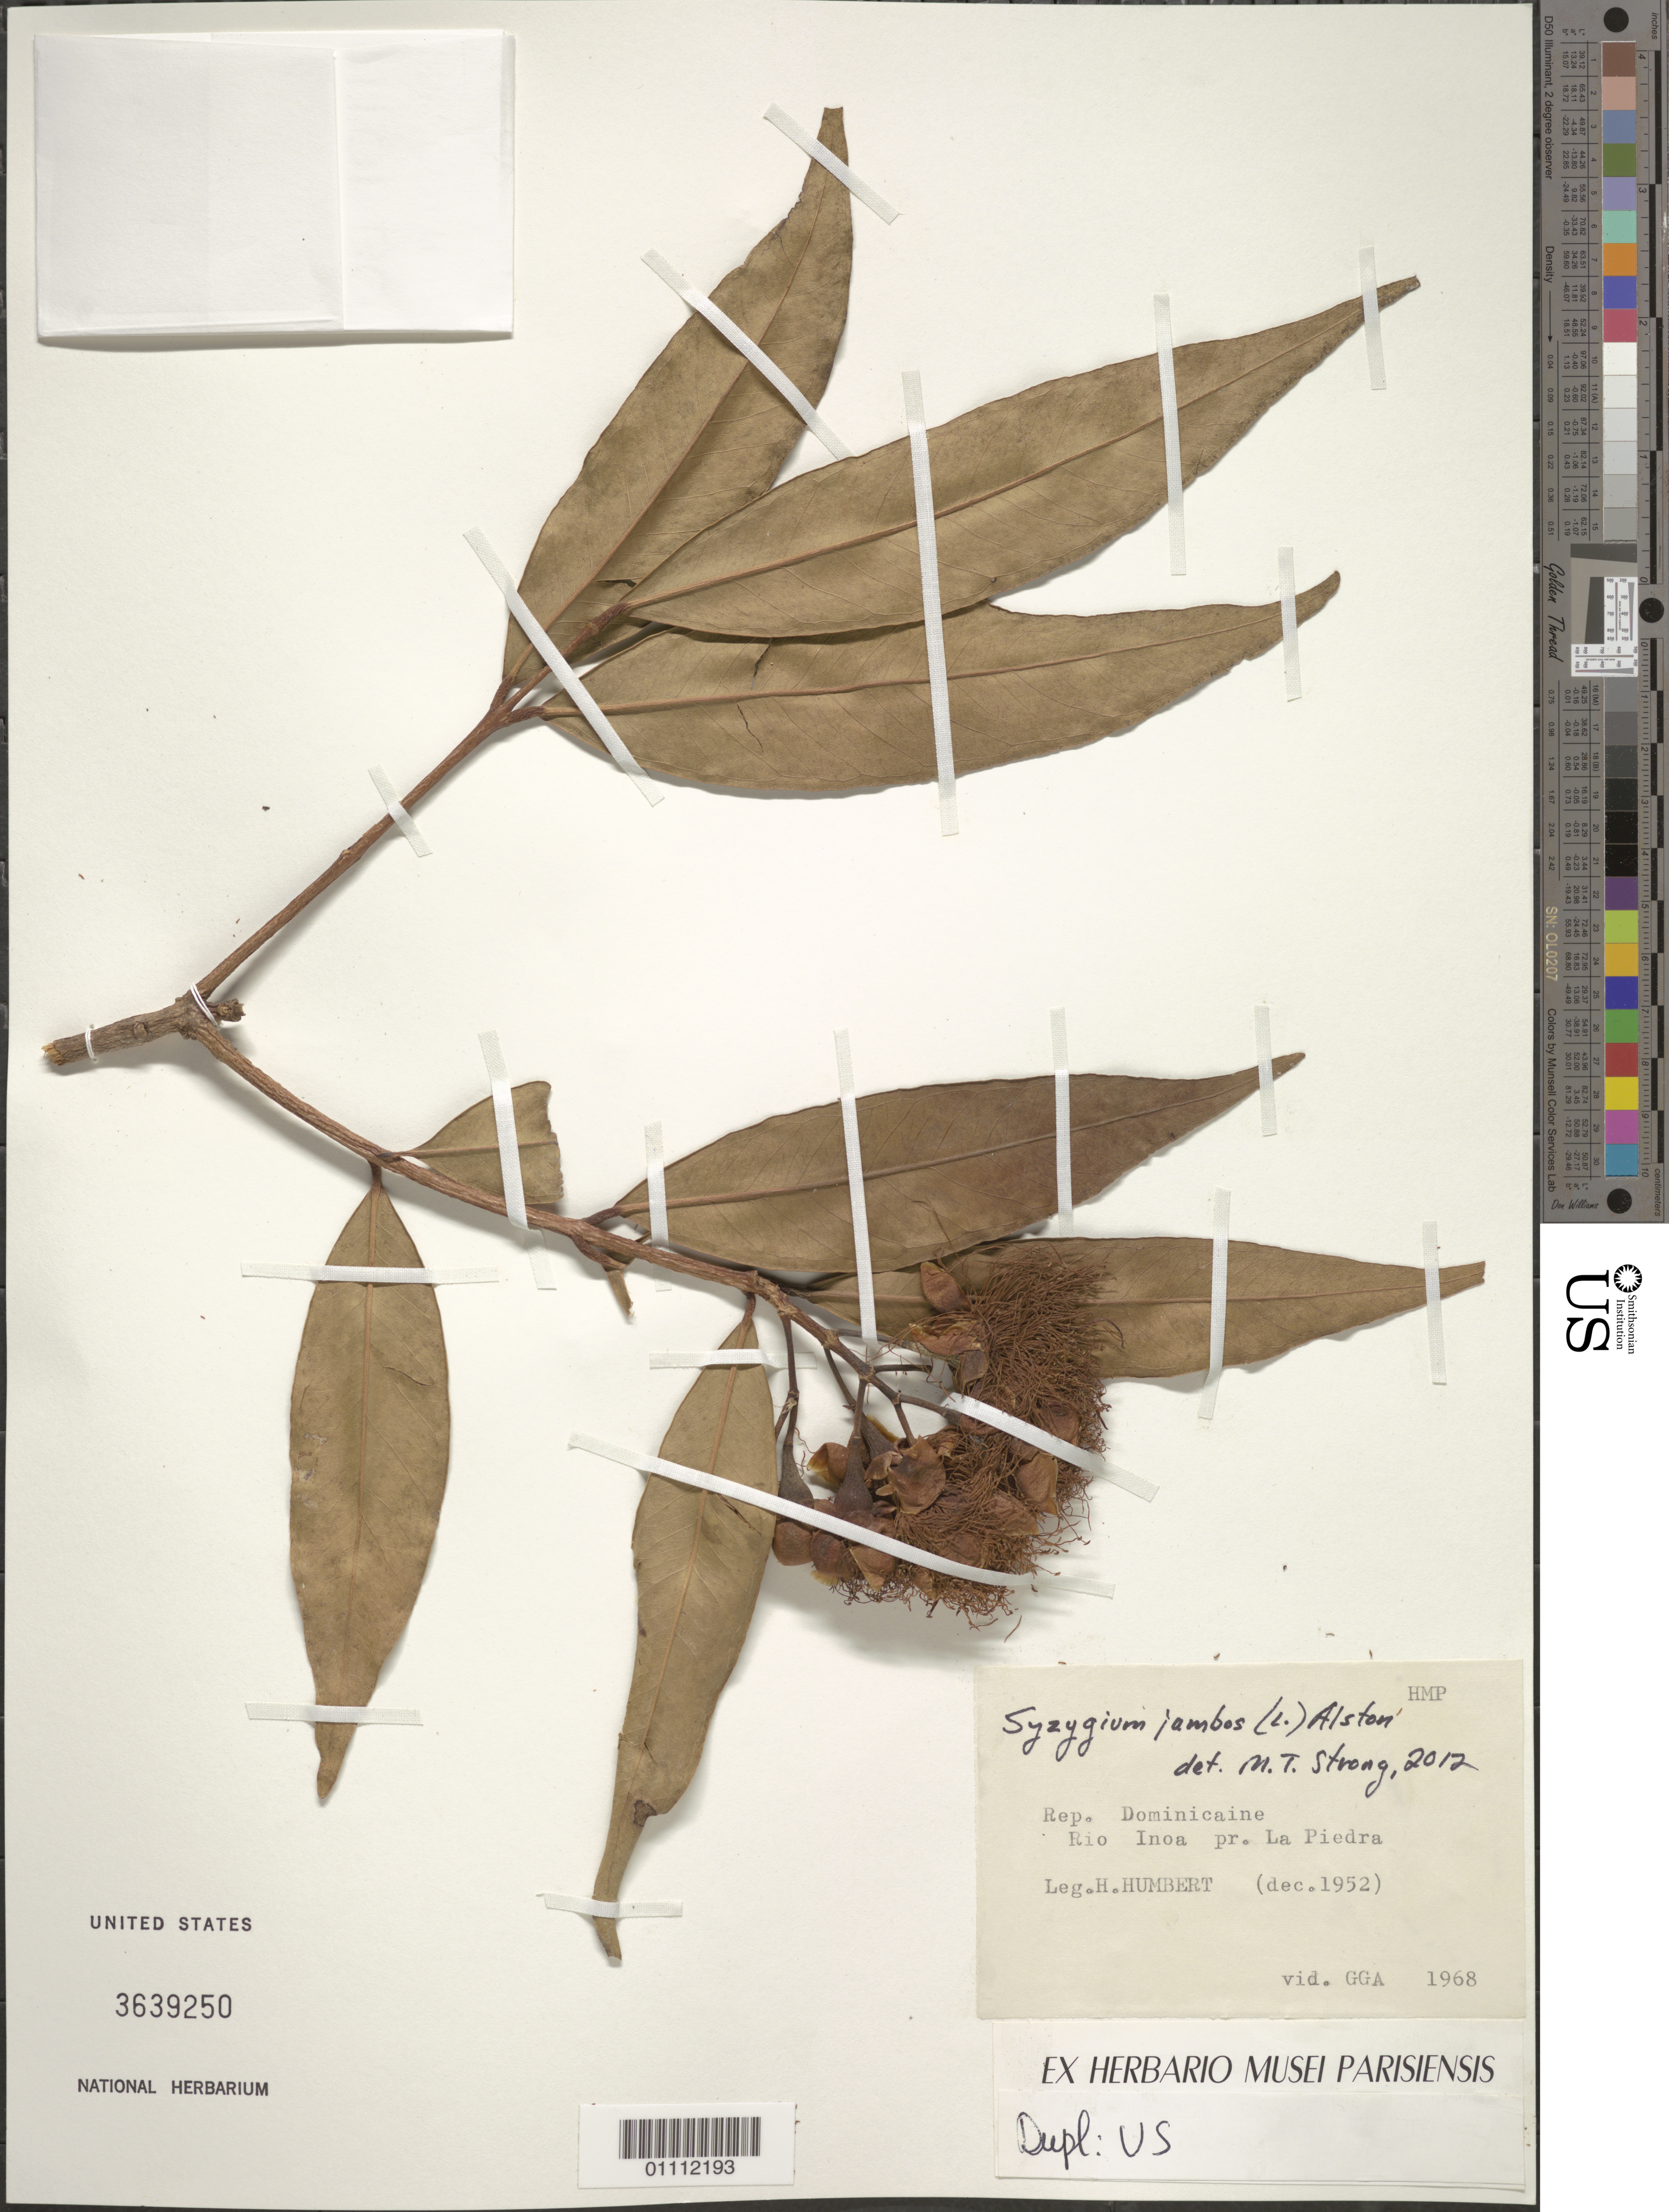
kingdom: Plantae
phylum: Tracheophyta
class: Magnoliopsida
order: Myrtales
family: Myrtaceae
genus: Syzygium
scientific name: Syzygium jambos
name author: (L.) Alston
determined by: Strong, M. T., (US), Smithsonian Institution - National Museum of Natural History (UNITED STATES)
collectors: H. Humbert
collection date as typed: Dec 1952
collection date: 1952-12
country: Dominican Republic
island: Hispaniola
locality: Rio Inoa pr. La Piedra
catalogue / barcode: US 3639250